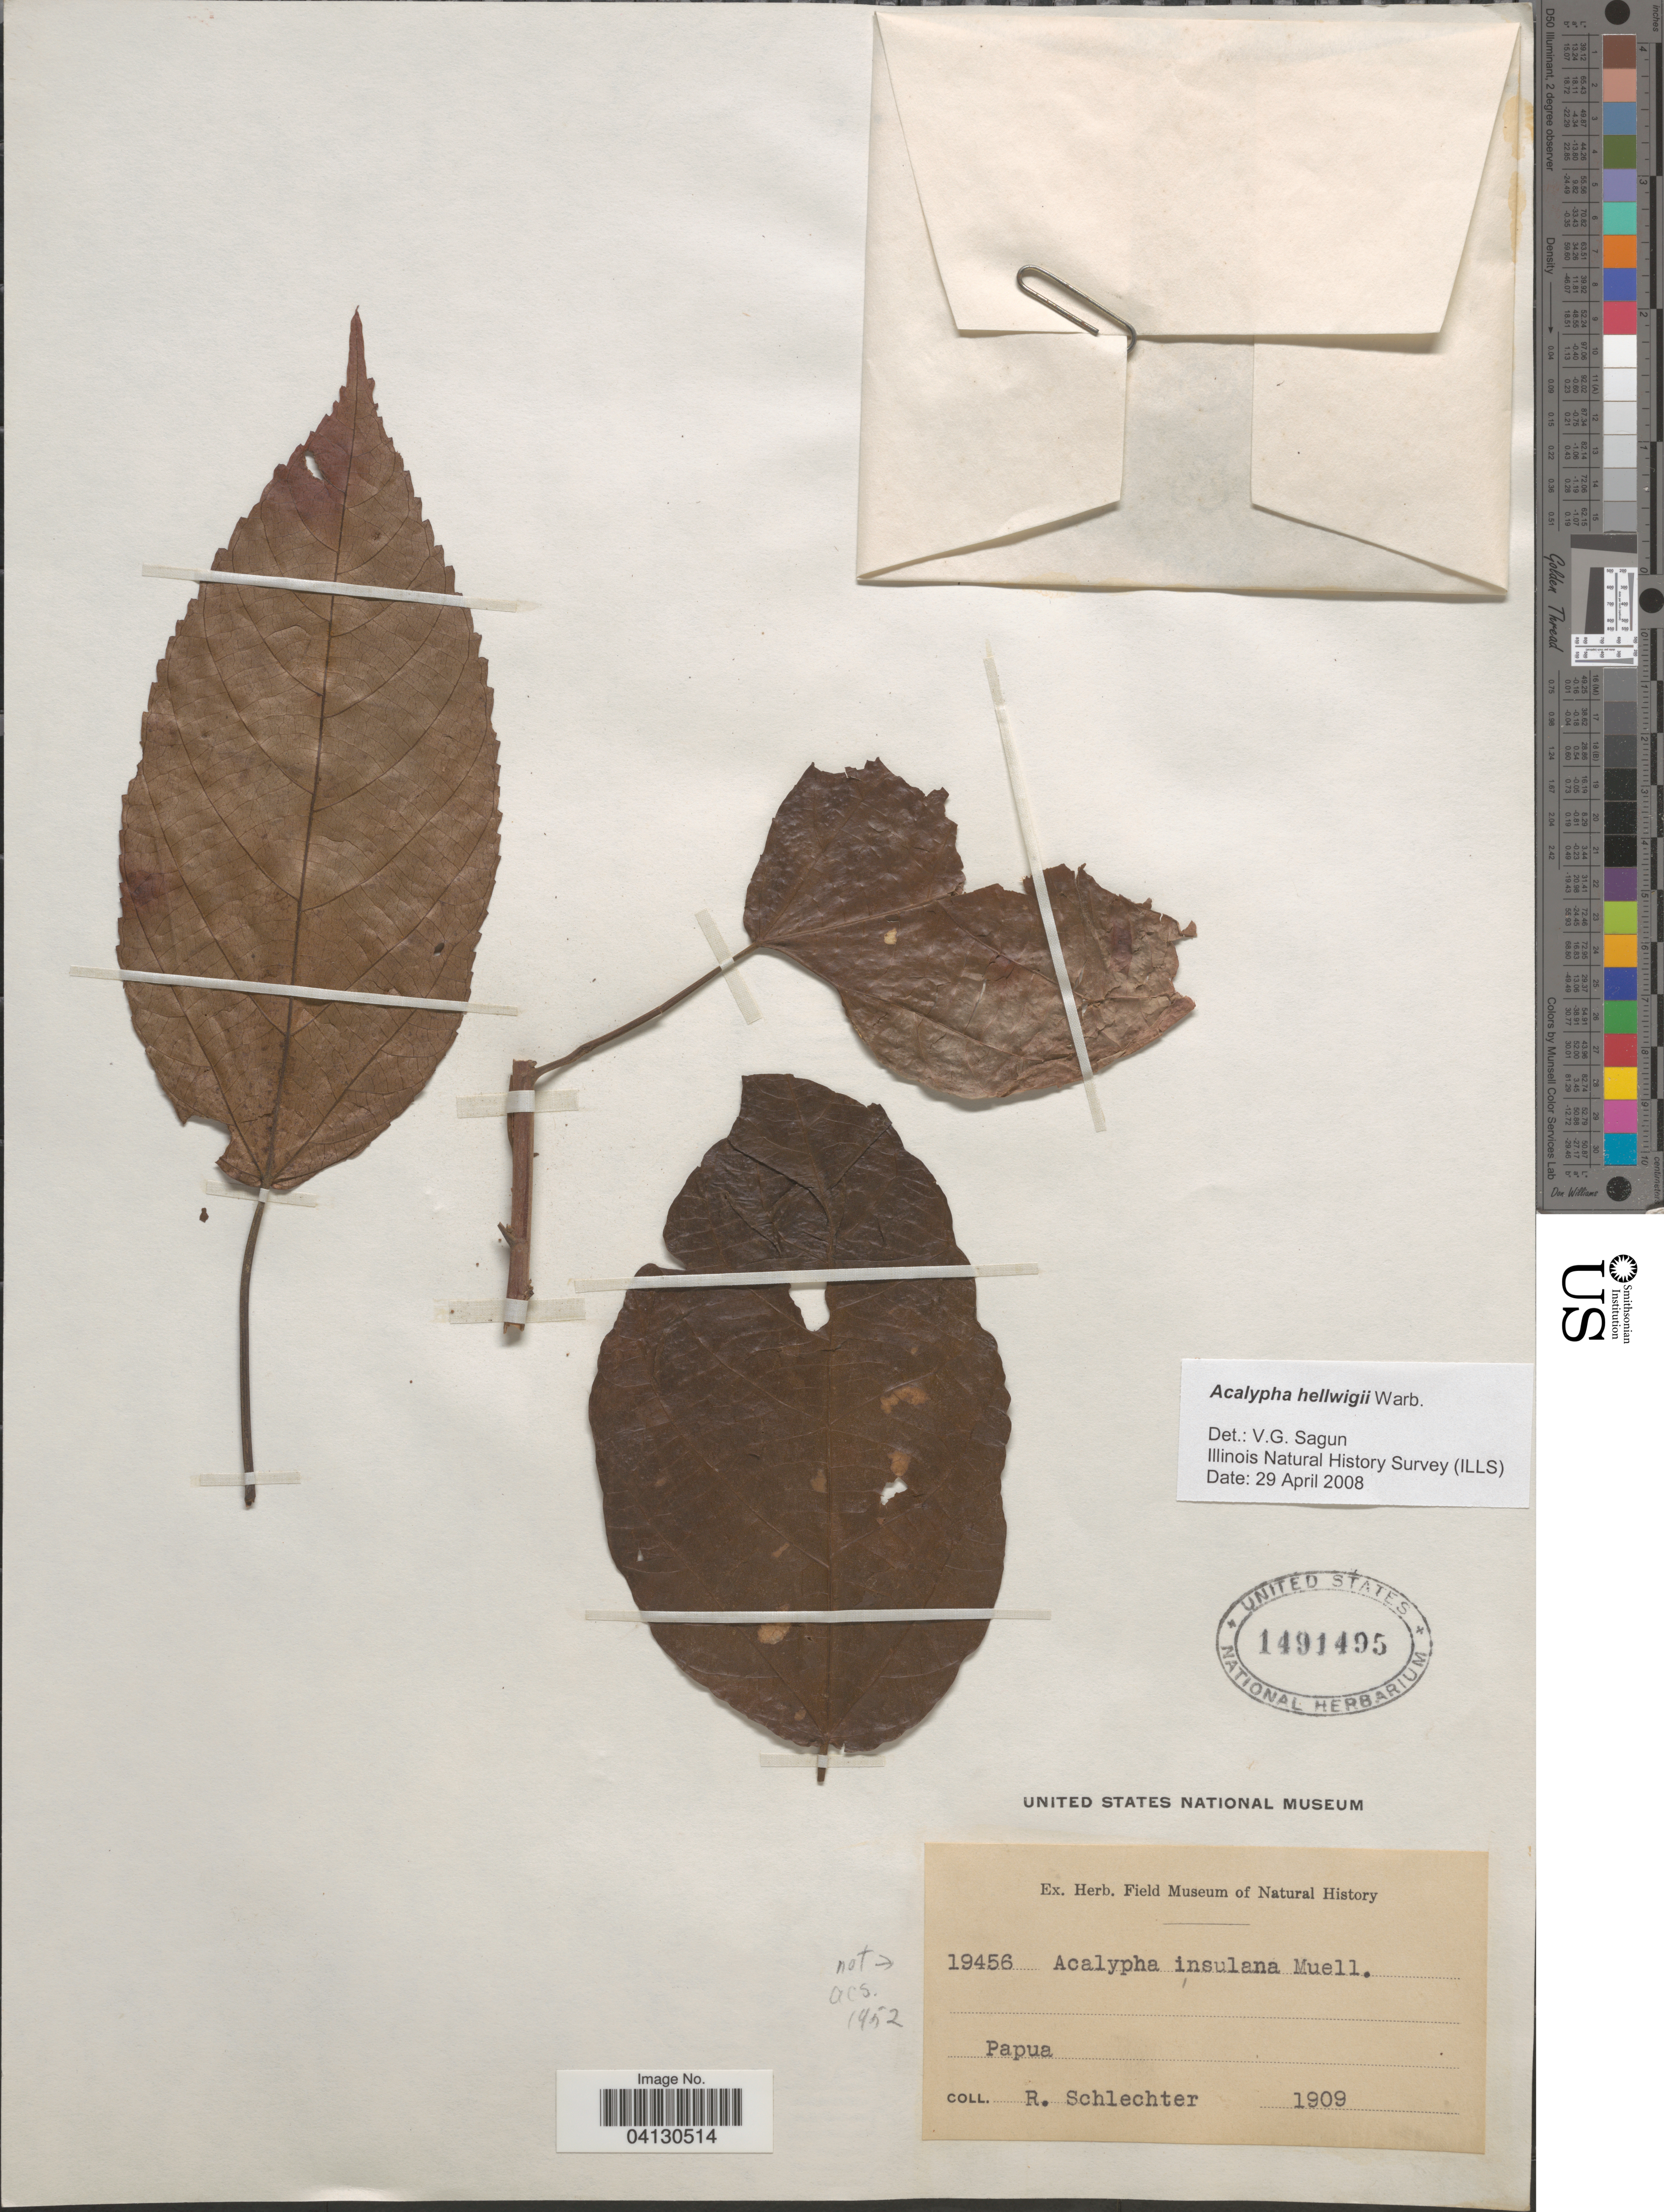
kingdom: Plantae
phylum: Tracheophyta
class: Magnoliopsida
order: Malpighiales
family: Euphorbiaceae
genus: Acalypha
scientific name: Acalypha hellwigii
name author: Warb.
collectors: F. R. R. Schlechter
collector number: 19456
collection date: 1909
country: Indonesia / Papua New Guinea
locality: Papua.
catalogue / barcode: US 1491495